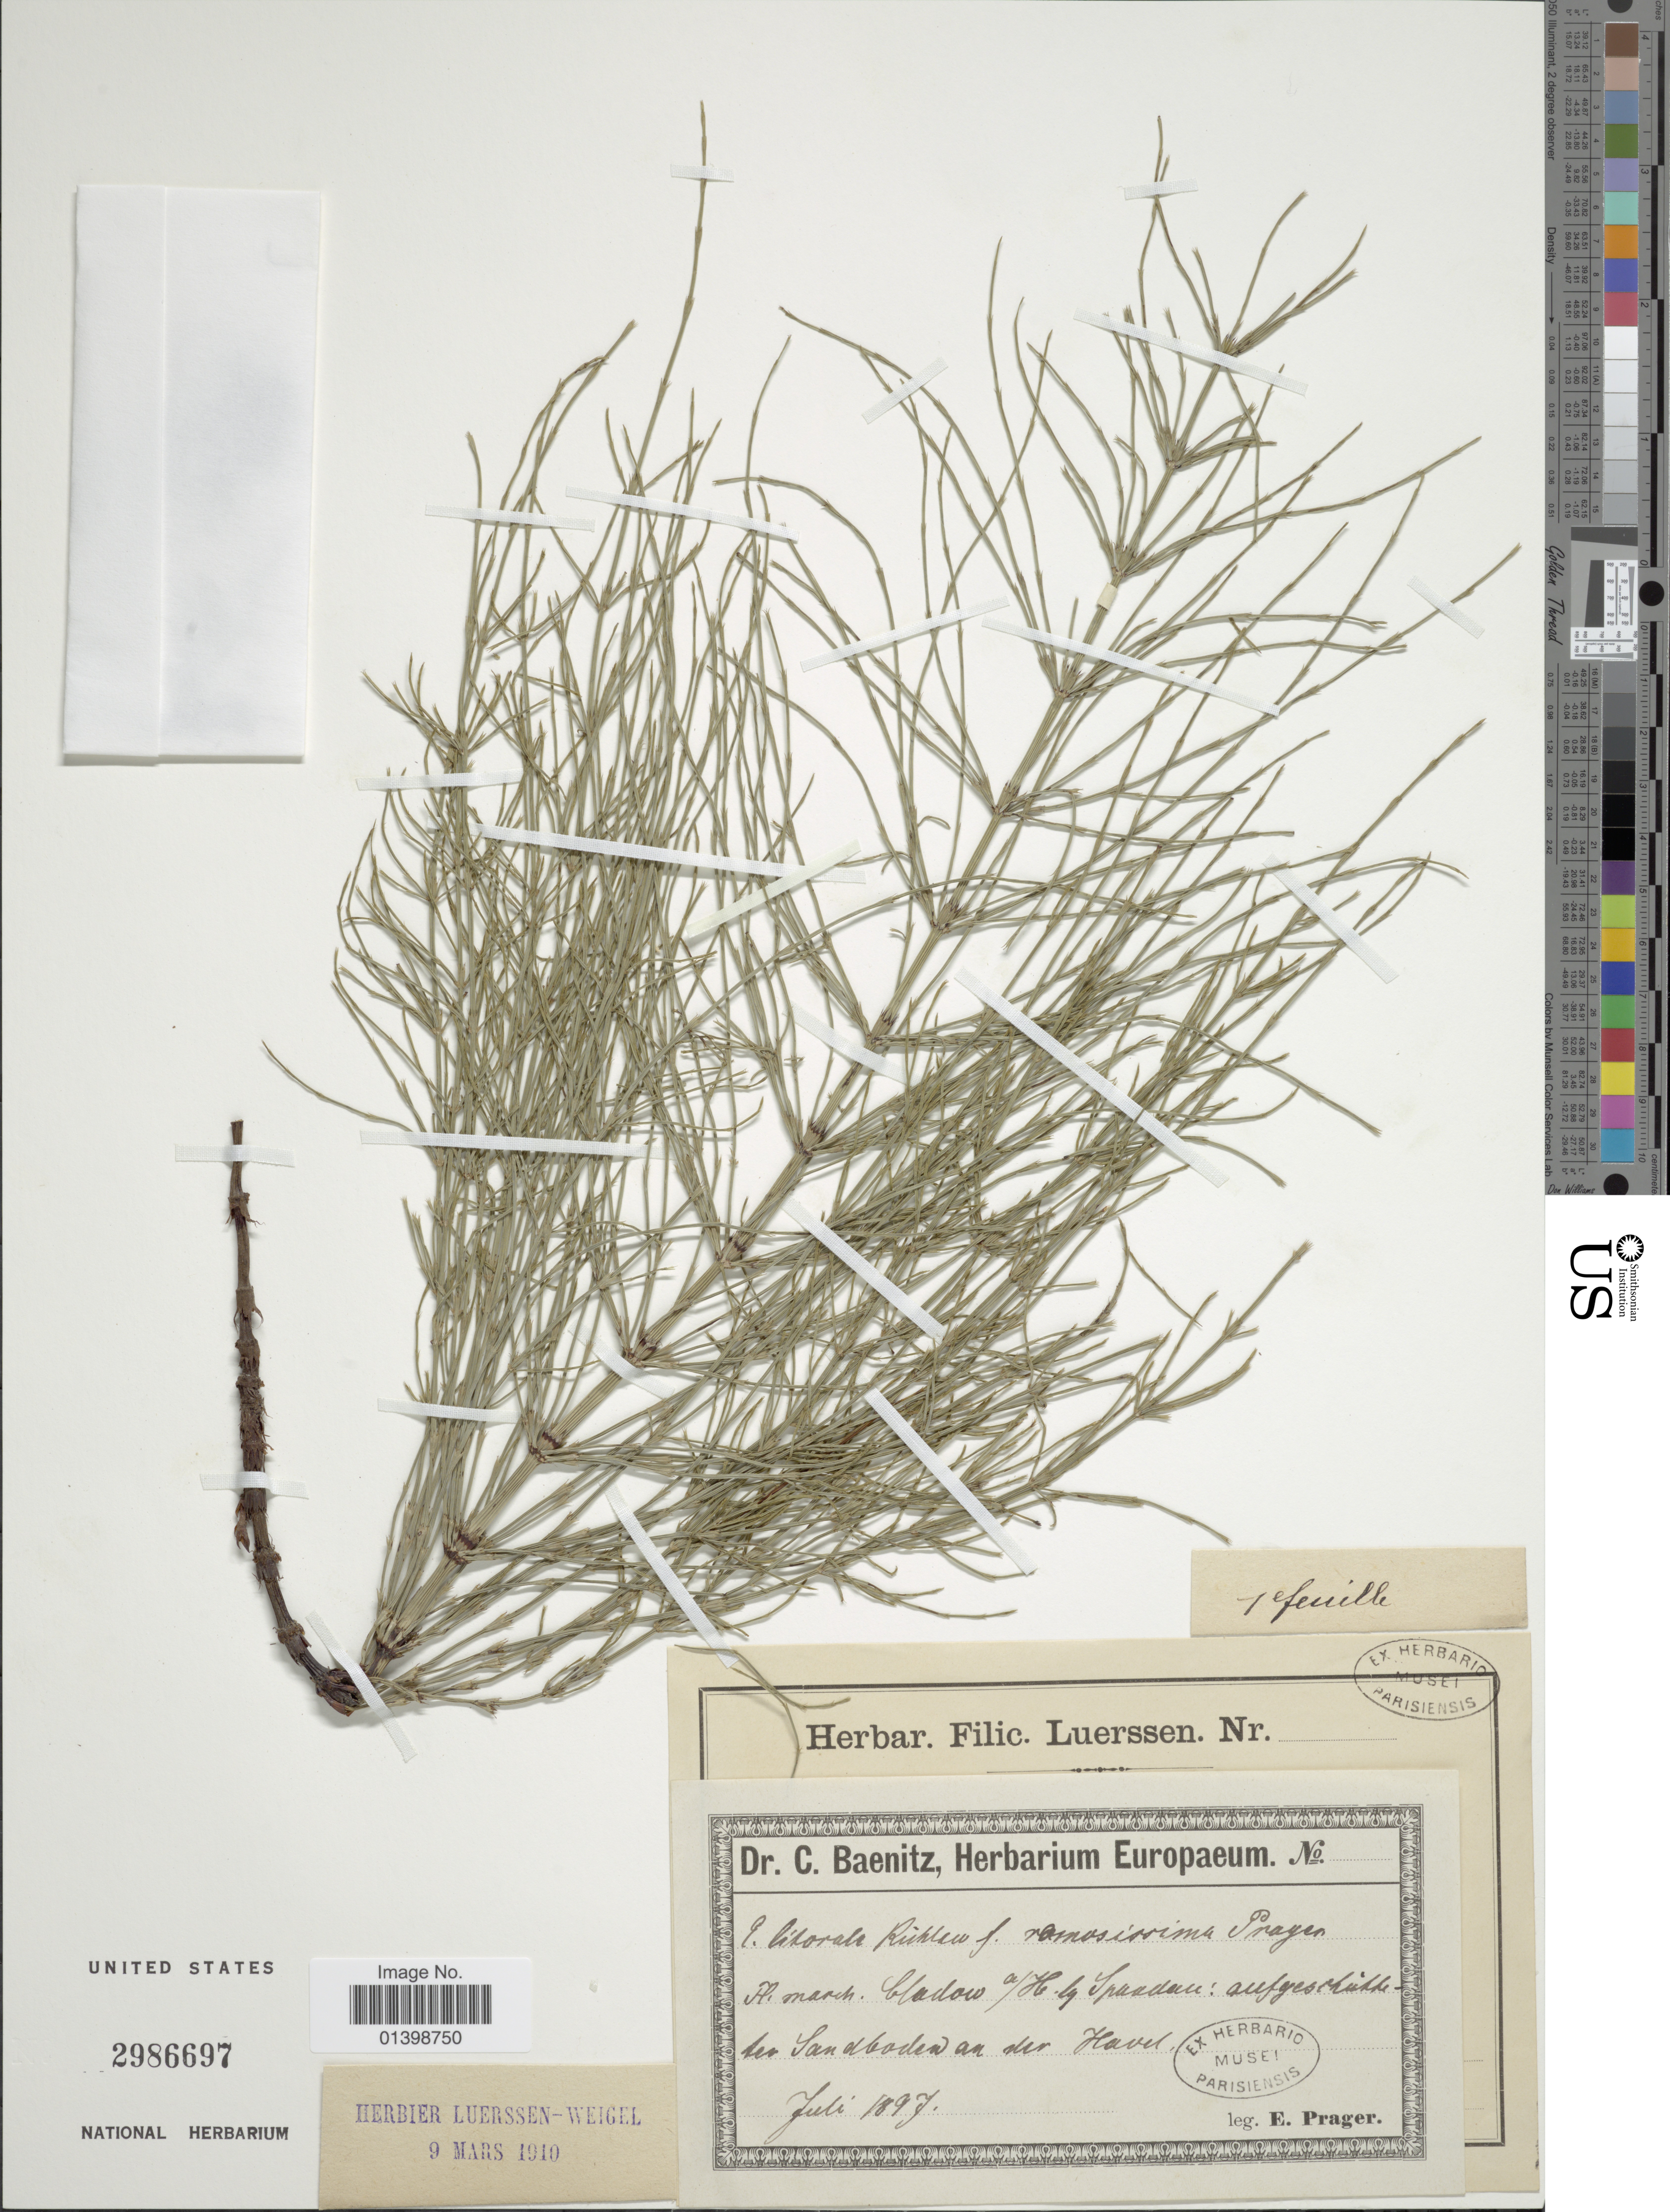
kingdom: Plantae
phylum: Tracheophyta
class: Polypodiopsida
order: Equisetales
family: Equisetaceae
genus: Equisetum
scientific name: Equisetum x litorale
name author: Kuhlw.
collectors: E. Prager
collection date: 1897-06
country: Germany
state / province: Berlin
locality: March: bladow a/h Spandan: auf [illegible text] Sandboden der Havel[interpreted]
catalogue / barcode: US 2986697